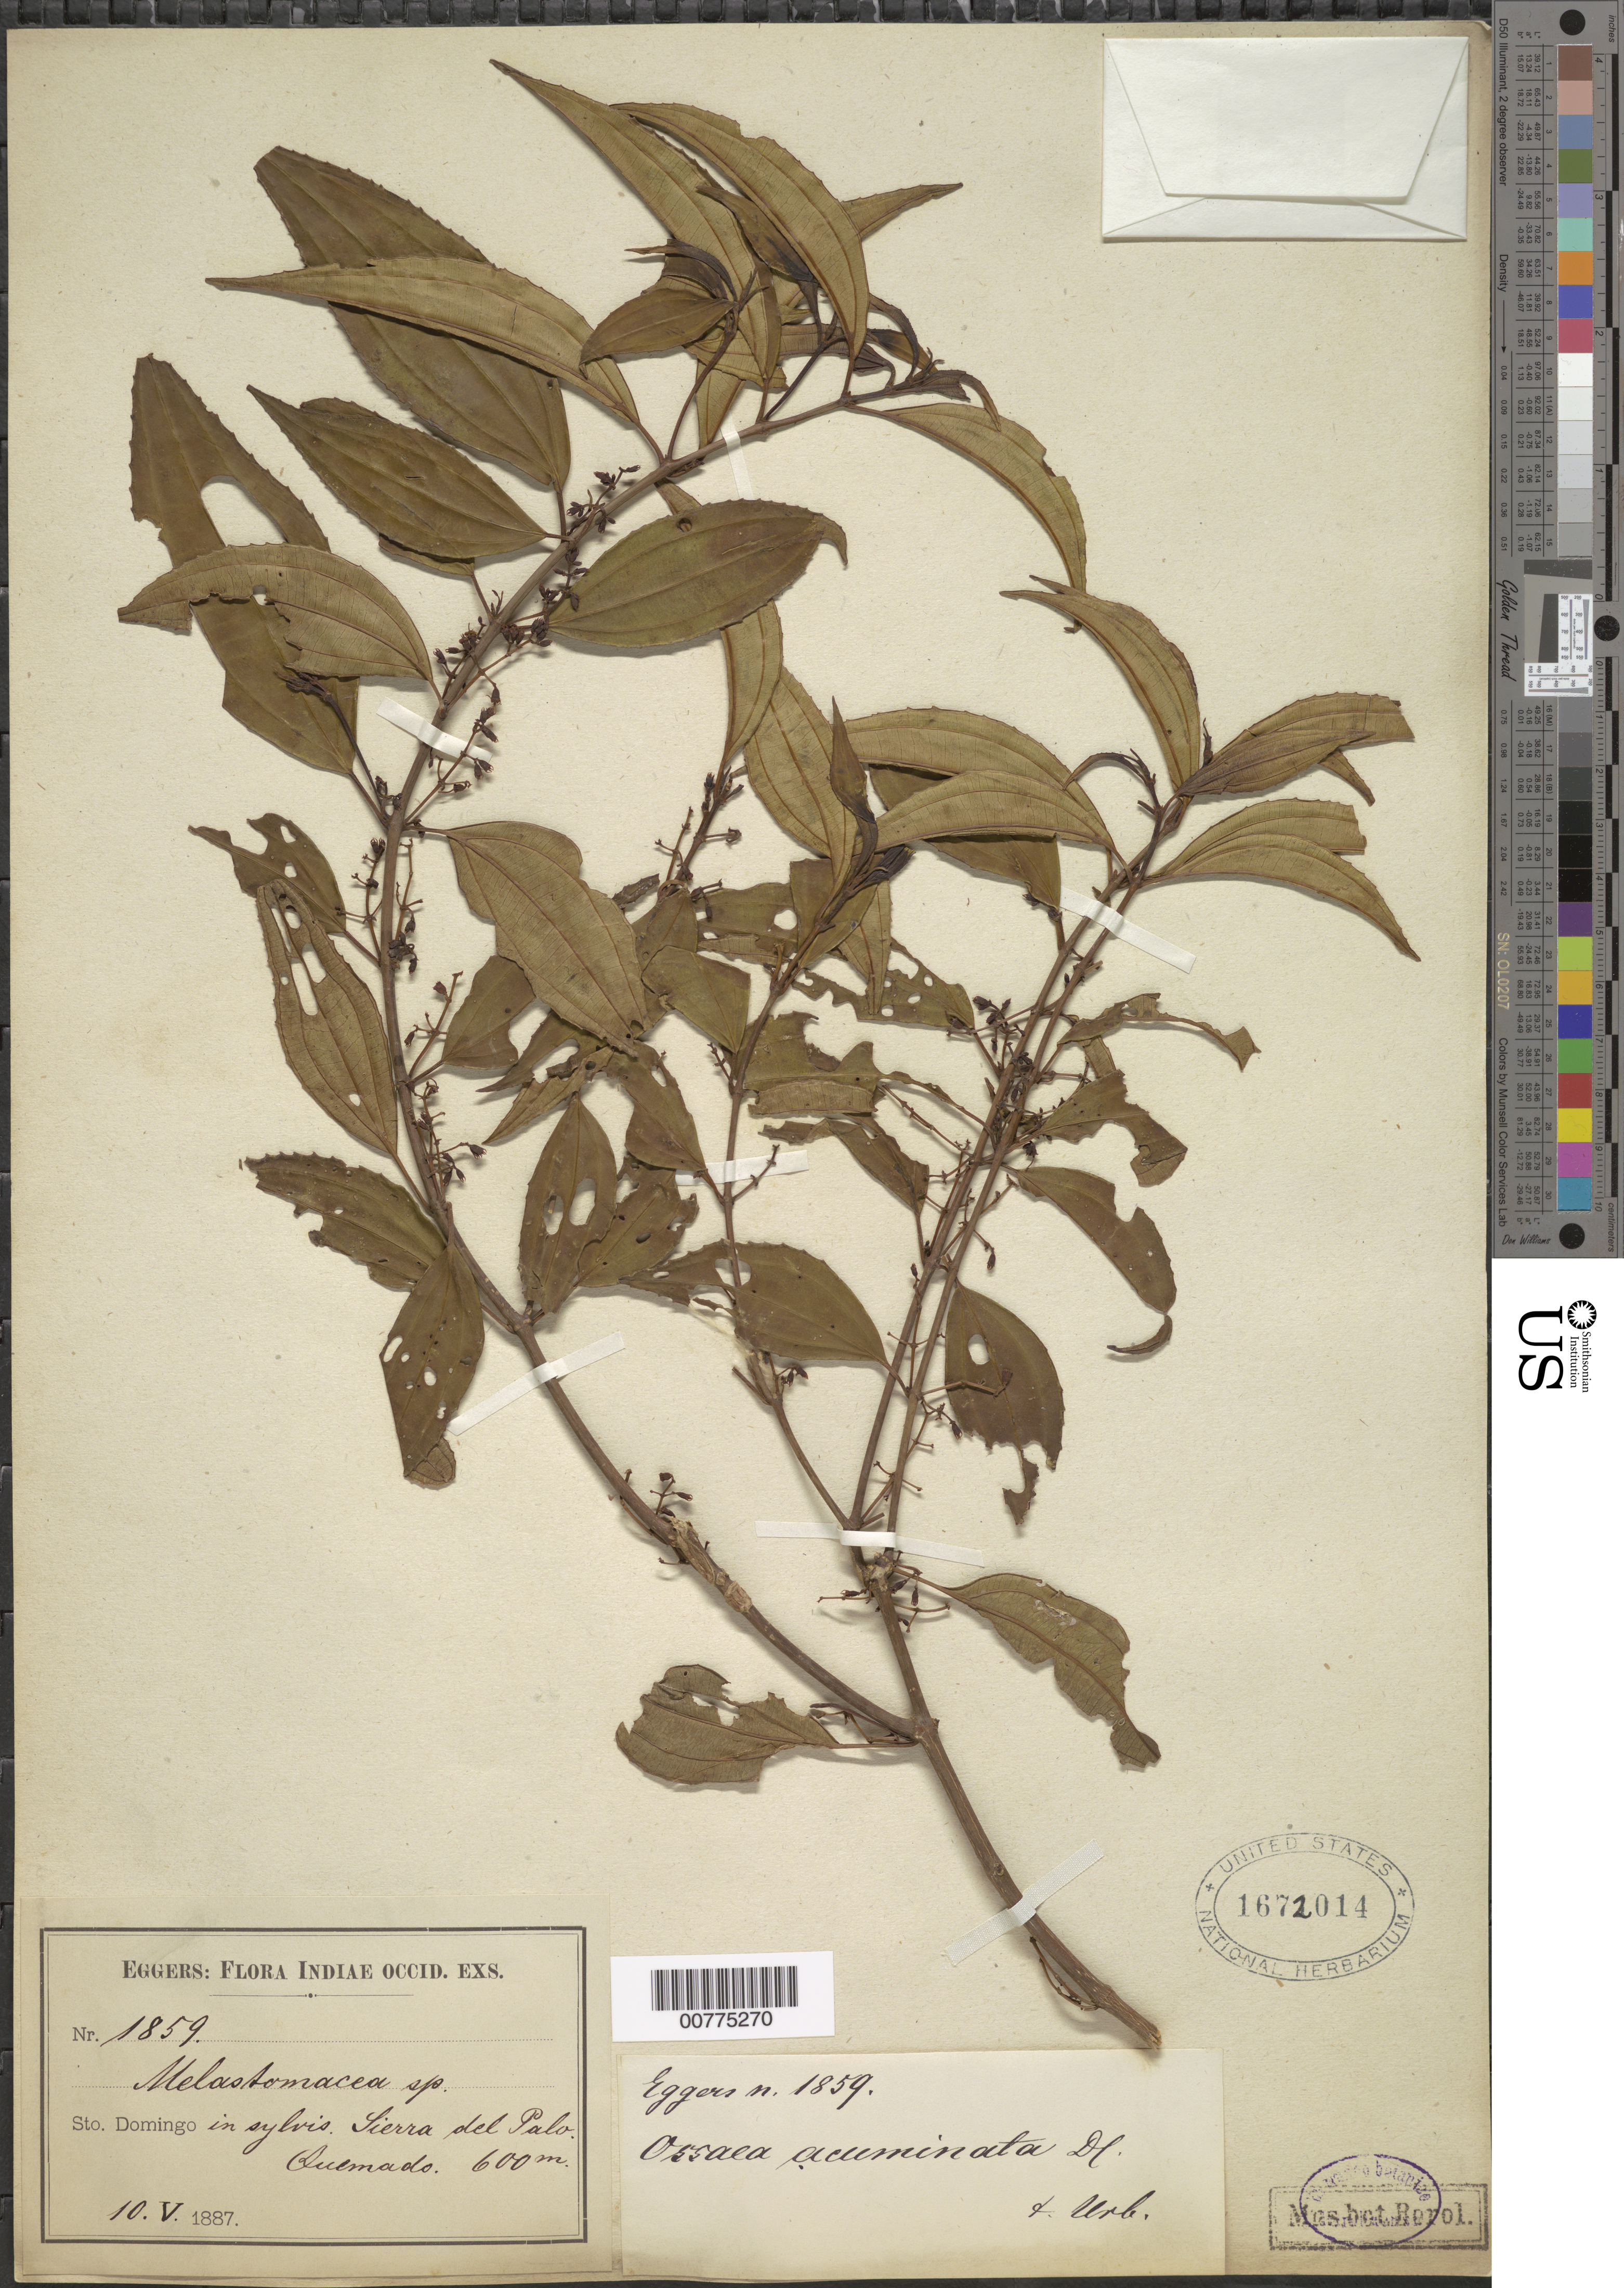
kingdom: Plantae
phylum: Tracheophyta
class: Magnoliopsida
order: Myrtales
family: Melastomataceae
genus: Mecranium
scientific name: Mecranium acuminatum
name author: (DC.) Skean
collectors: H. F. A. von Eggers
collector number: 1859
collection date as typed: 10 May 1887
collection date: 1887-05-10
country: Dominican Republic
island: Hispaniola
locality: Sierra de Palo Quemado.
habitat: In sylvis.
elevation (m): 600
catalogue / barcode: US 1672014